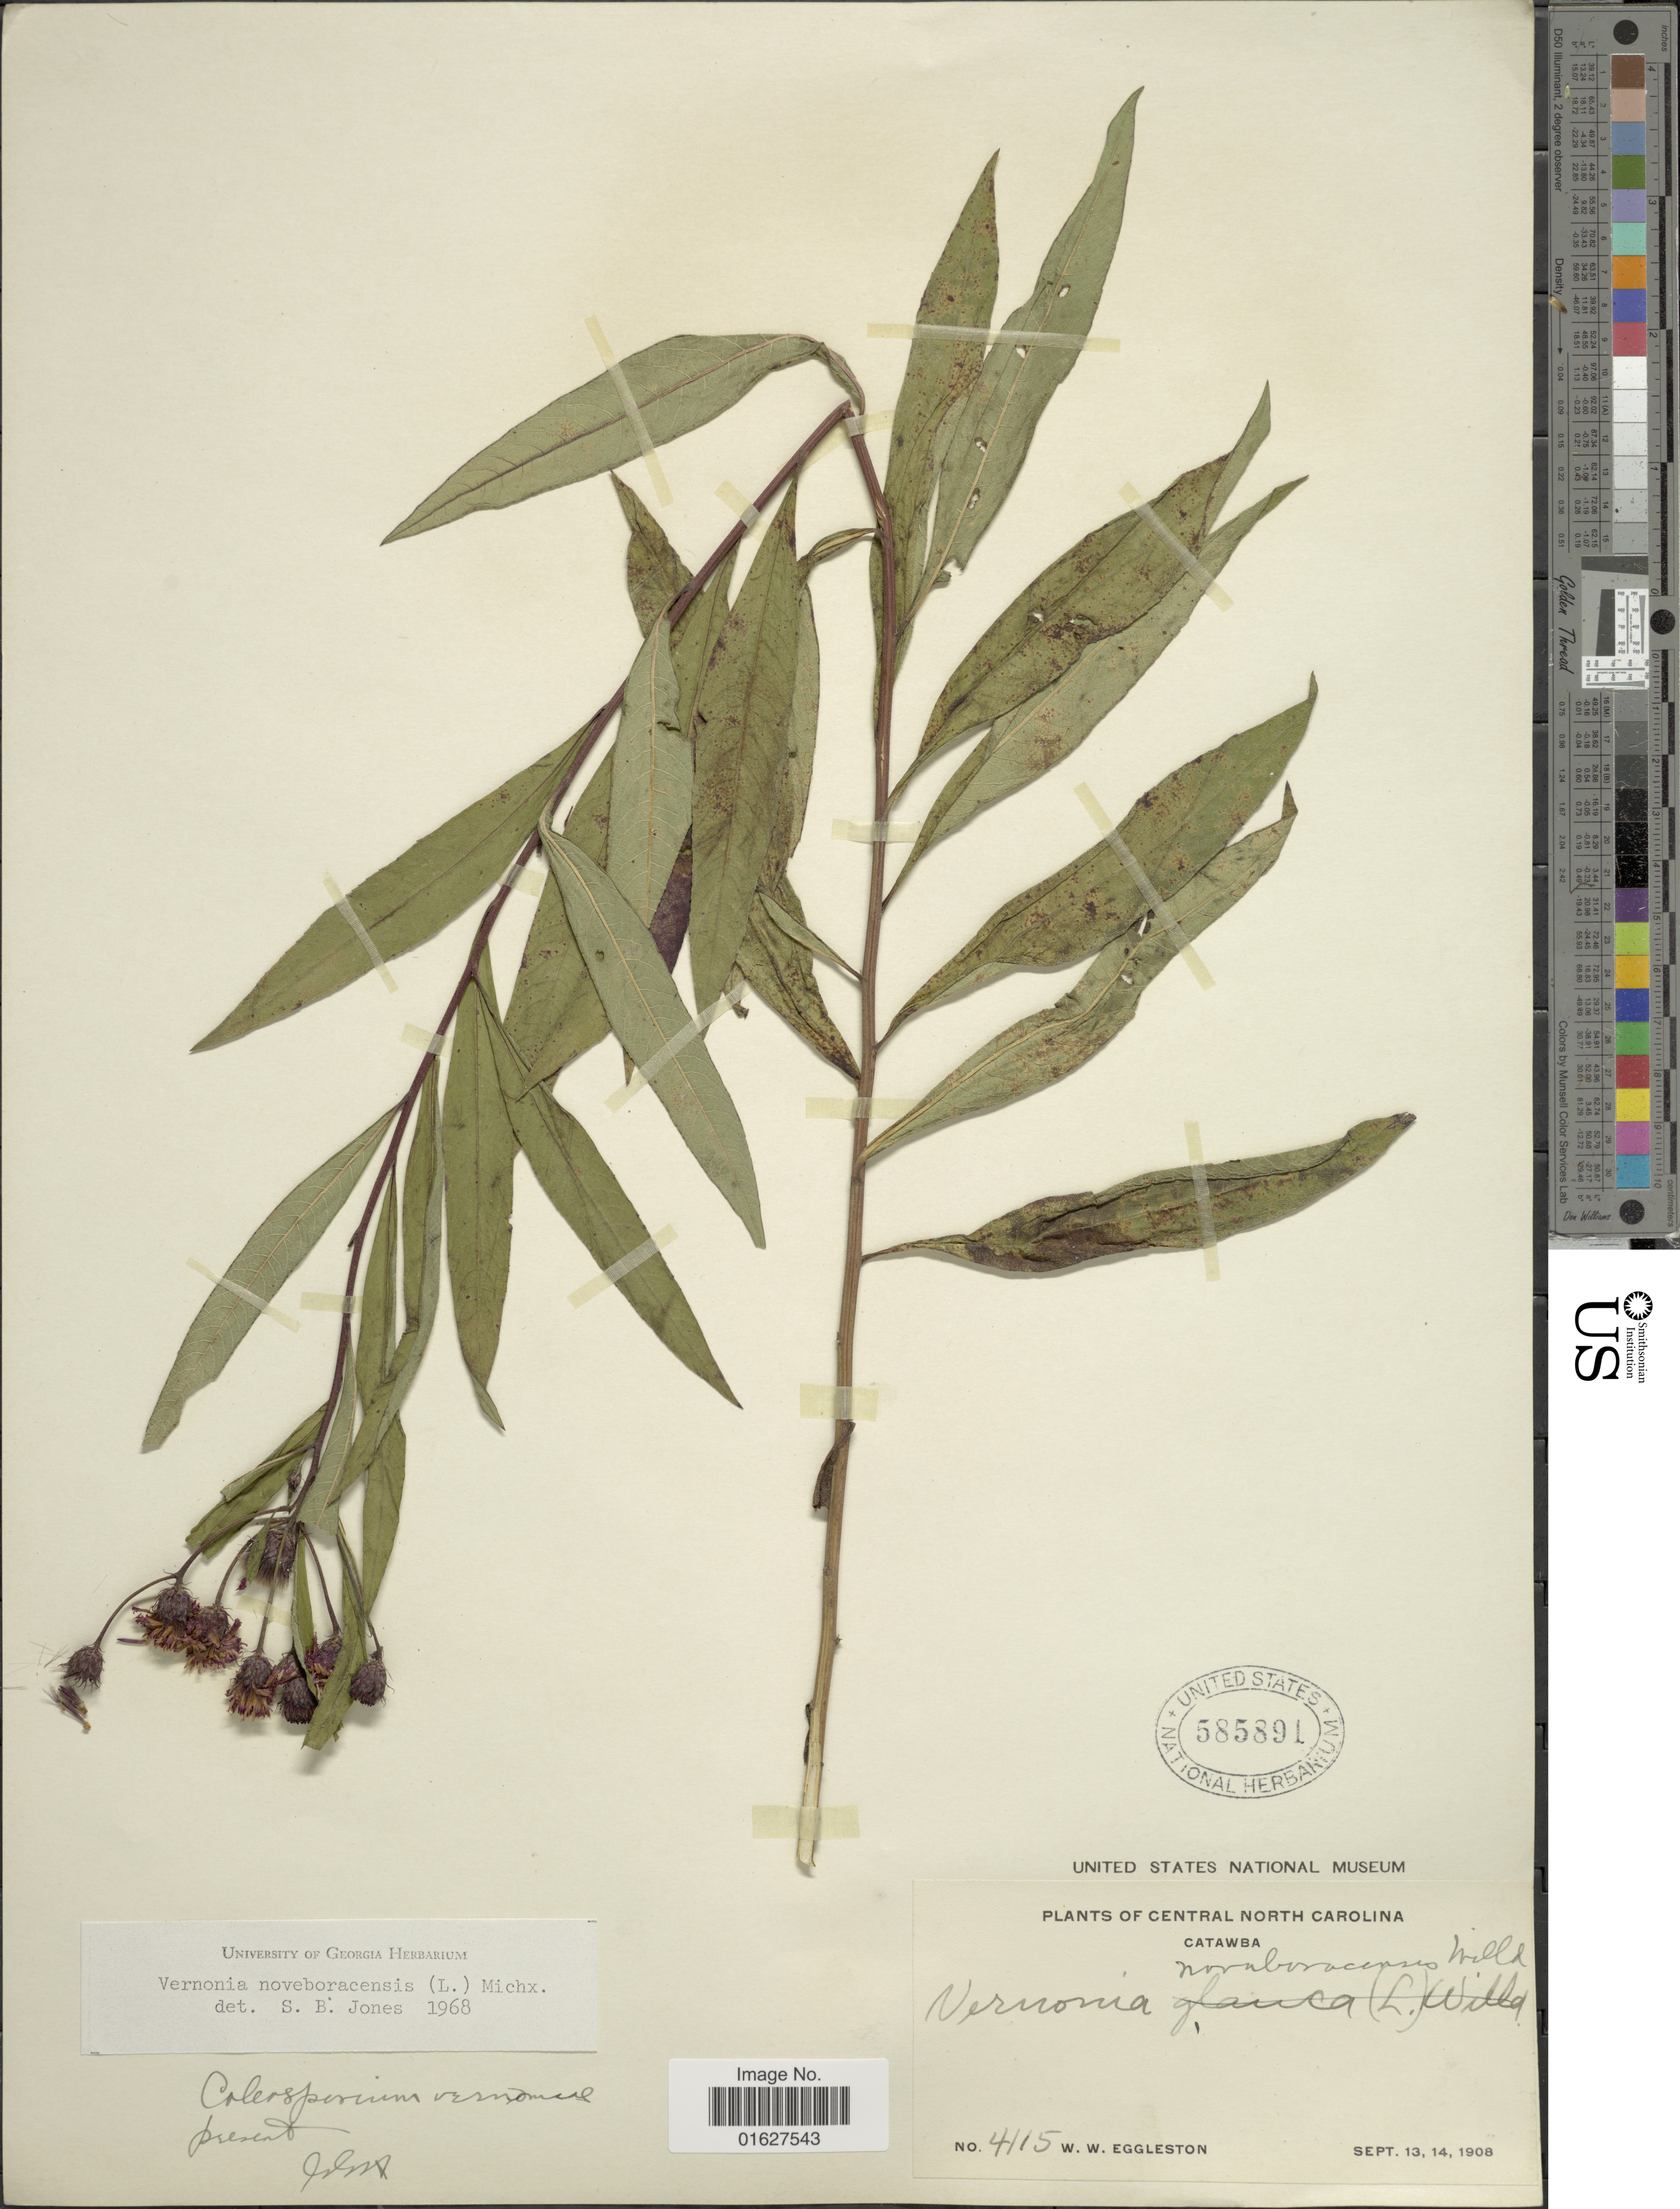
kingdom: Plantae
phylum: Tracheophyta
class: Magnoliopsida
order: Asterales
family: Asteraceae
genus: Vernonia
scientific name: Vernonia noveboracensis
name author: (L.) Michx.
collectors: W. W. Eggleston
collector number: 4115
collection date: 1908-09-13/1908-10-14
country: United States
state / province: North Carolina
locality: Central Maryland. Catawba.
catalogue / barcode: US 585891